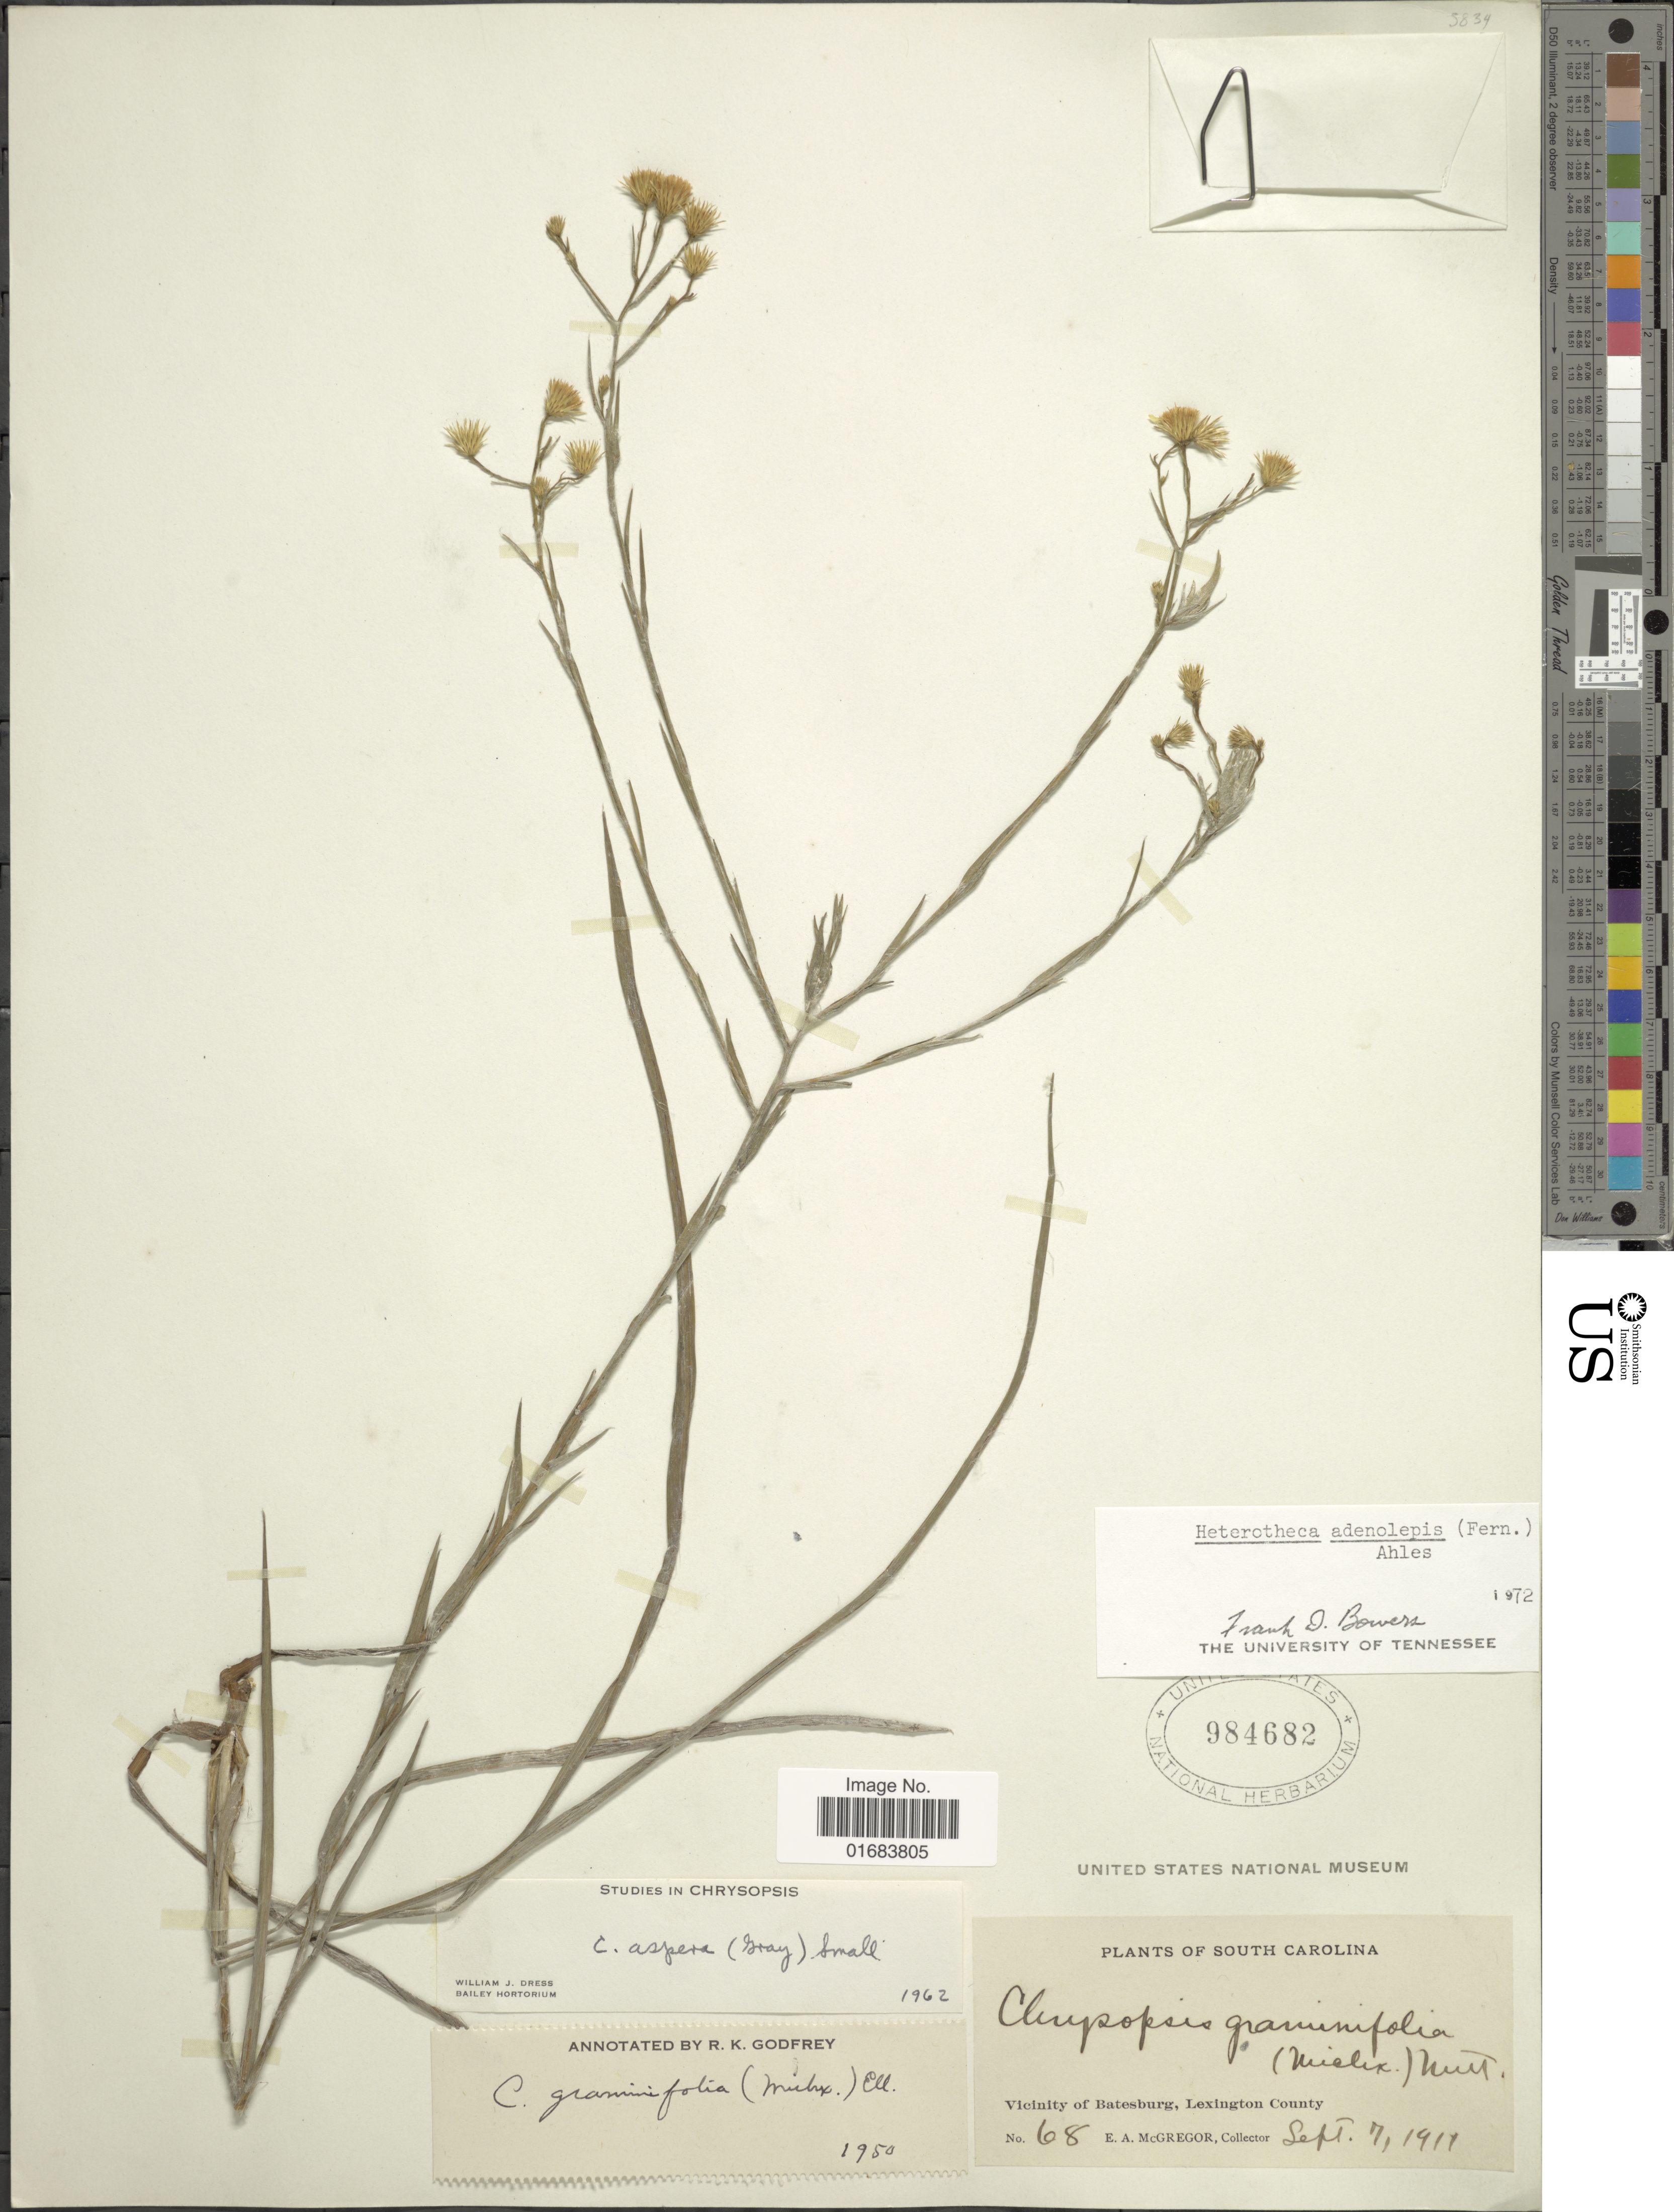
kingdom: Plantae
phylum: Tracheophyta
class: Magnoliopsida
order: Asterales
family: Asteraceae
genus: Pityopsis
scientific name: Pityopsis adenolepis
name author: (Fernald) Semple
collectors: E. A. McGregor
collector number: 68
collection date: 1911-09-07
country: United States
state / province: South Carolina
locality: Vicinity of Batesburg, Lexington County.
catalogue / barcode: US 984682